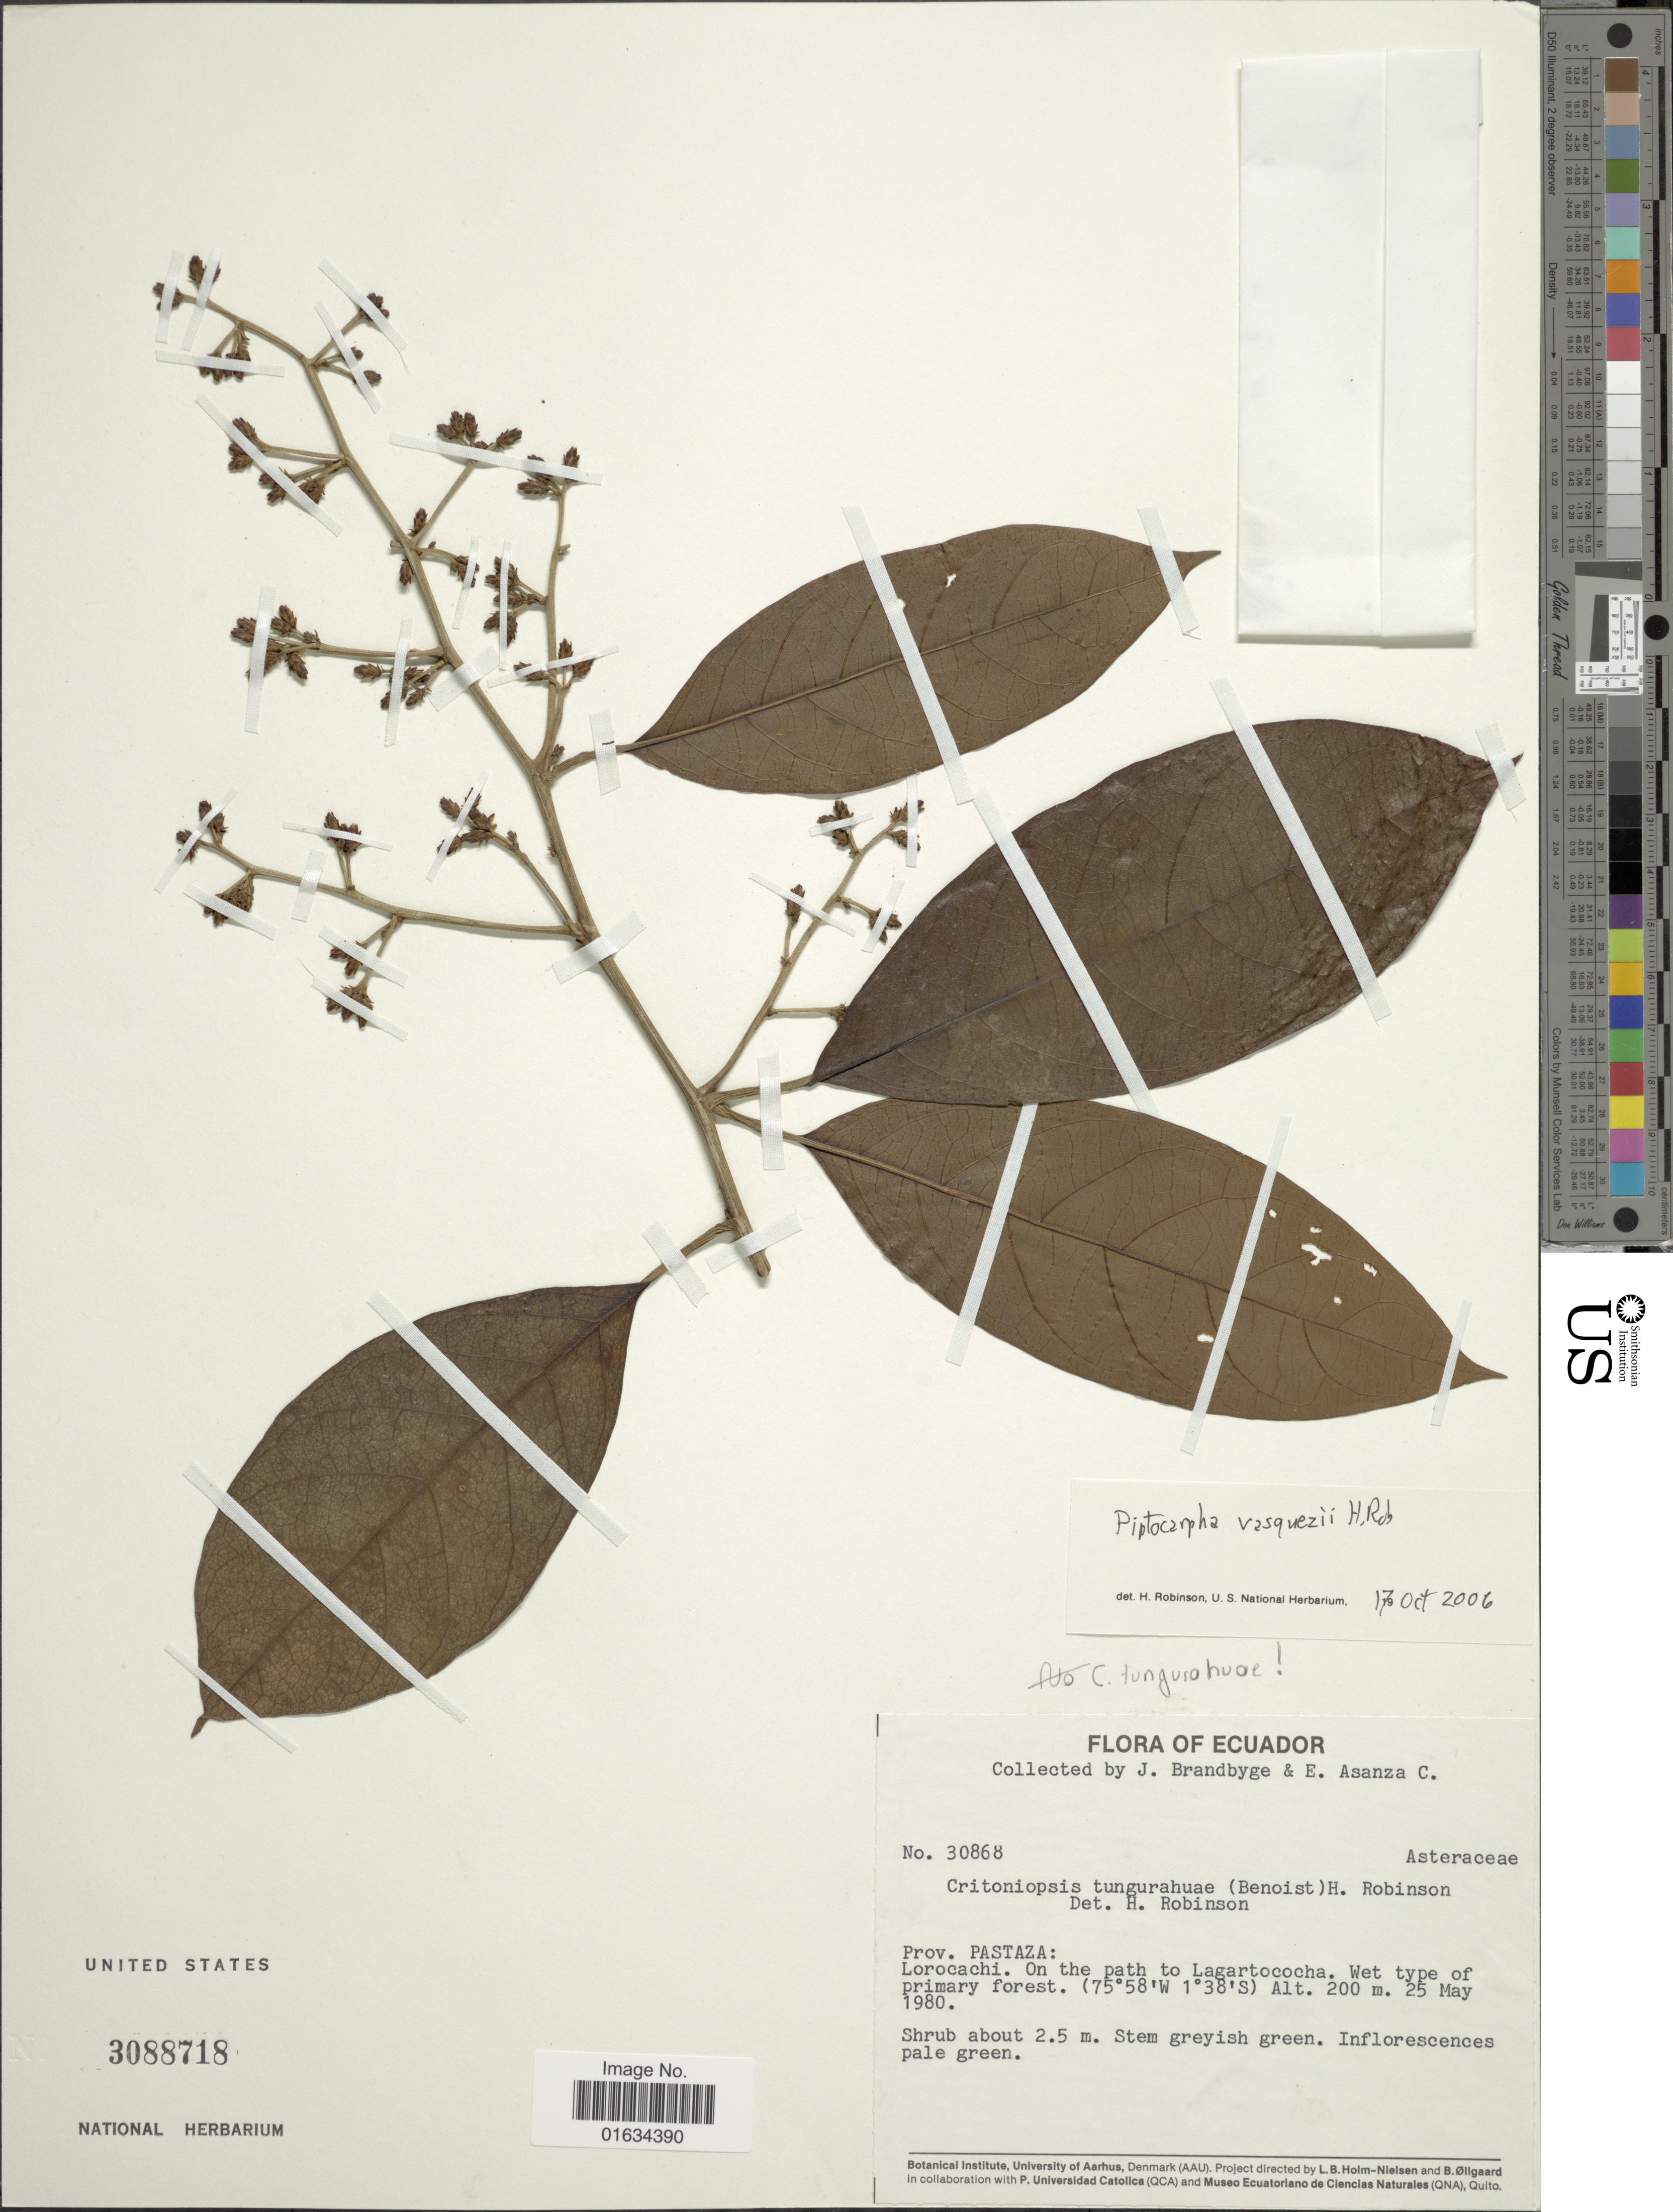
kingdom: Plantae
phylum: Tracheophyta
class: Magnoliopsida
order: Asterales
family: Asteraceae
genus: Piptocarpha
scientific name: Piptocarpha vasquezii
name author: H. Rob.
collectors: J. Brandbyge & E. Asanza C.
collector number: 30868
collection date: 1980-05-25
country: Ecuador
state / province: Pastaza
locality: Lorocachi. On the path to Lagartococha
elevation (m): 200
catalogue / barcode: US 3088718